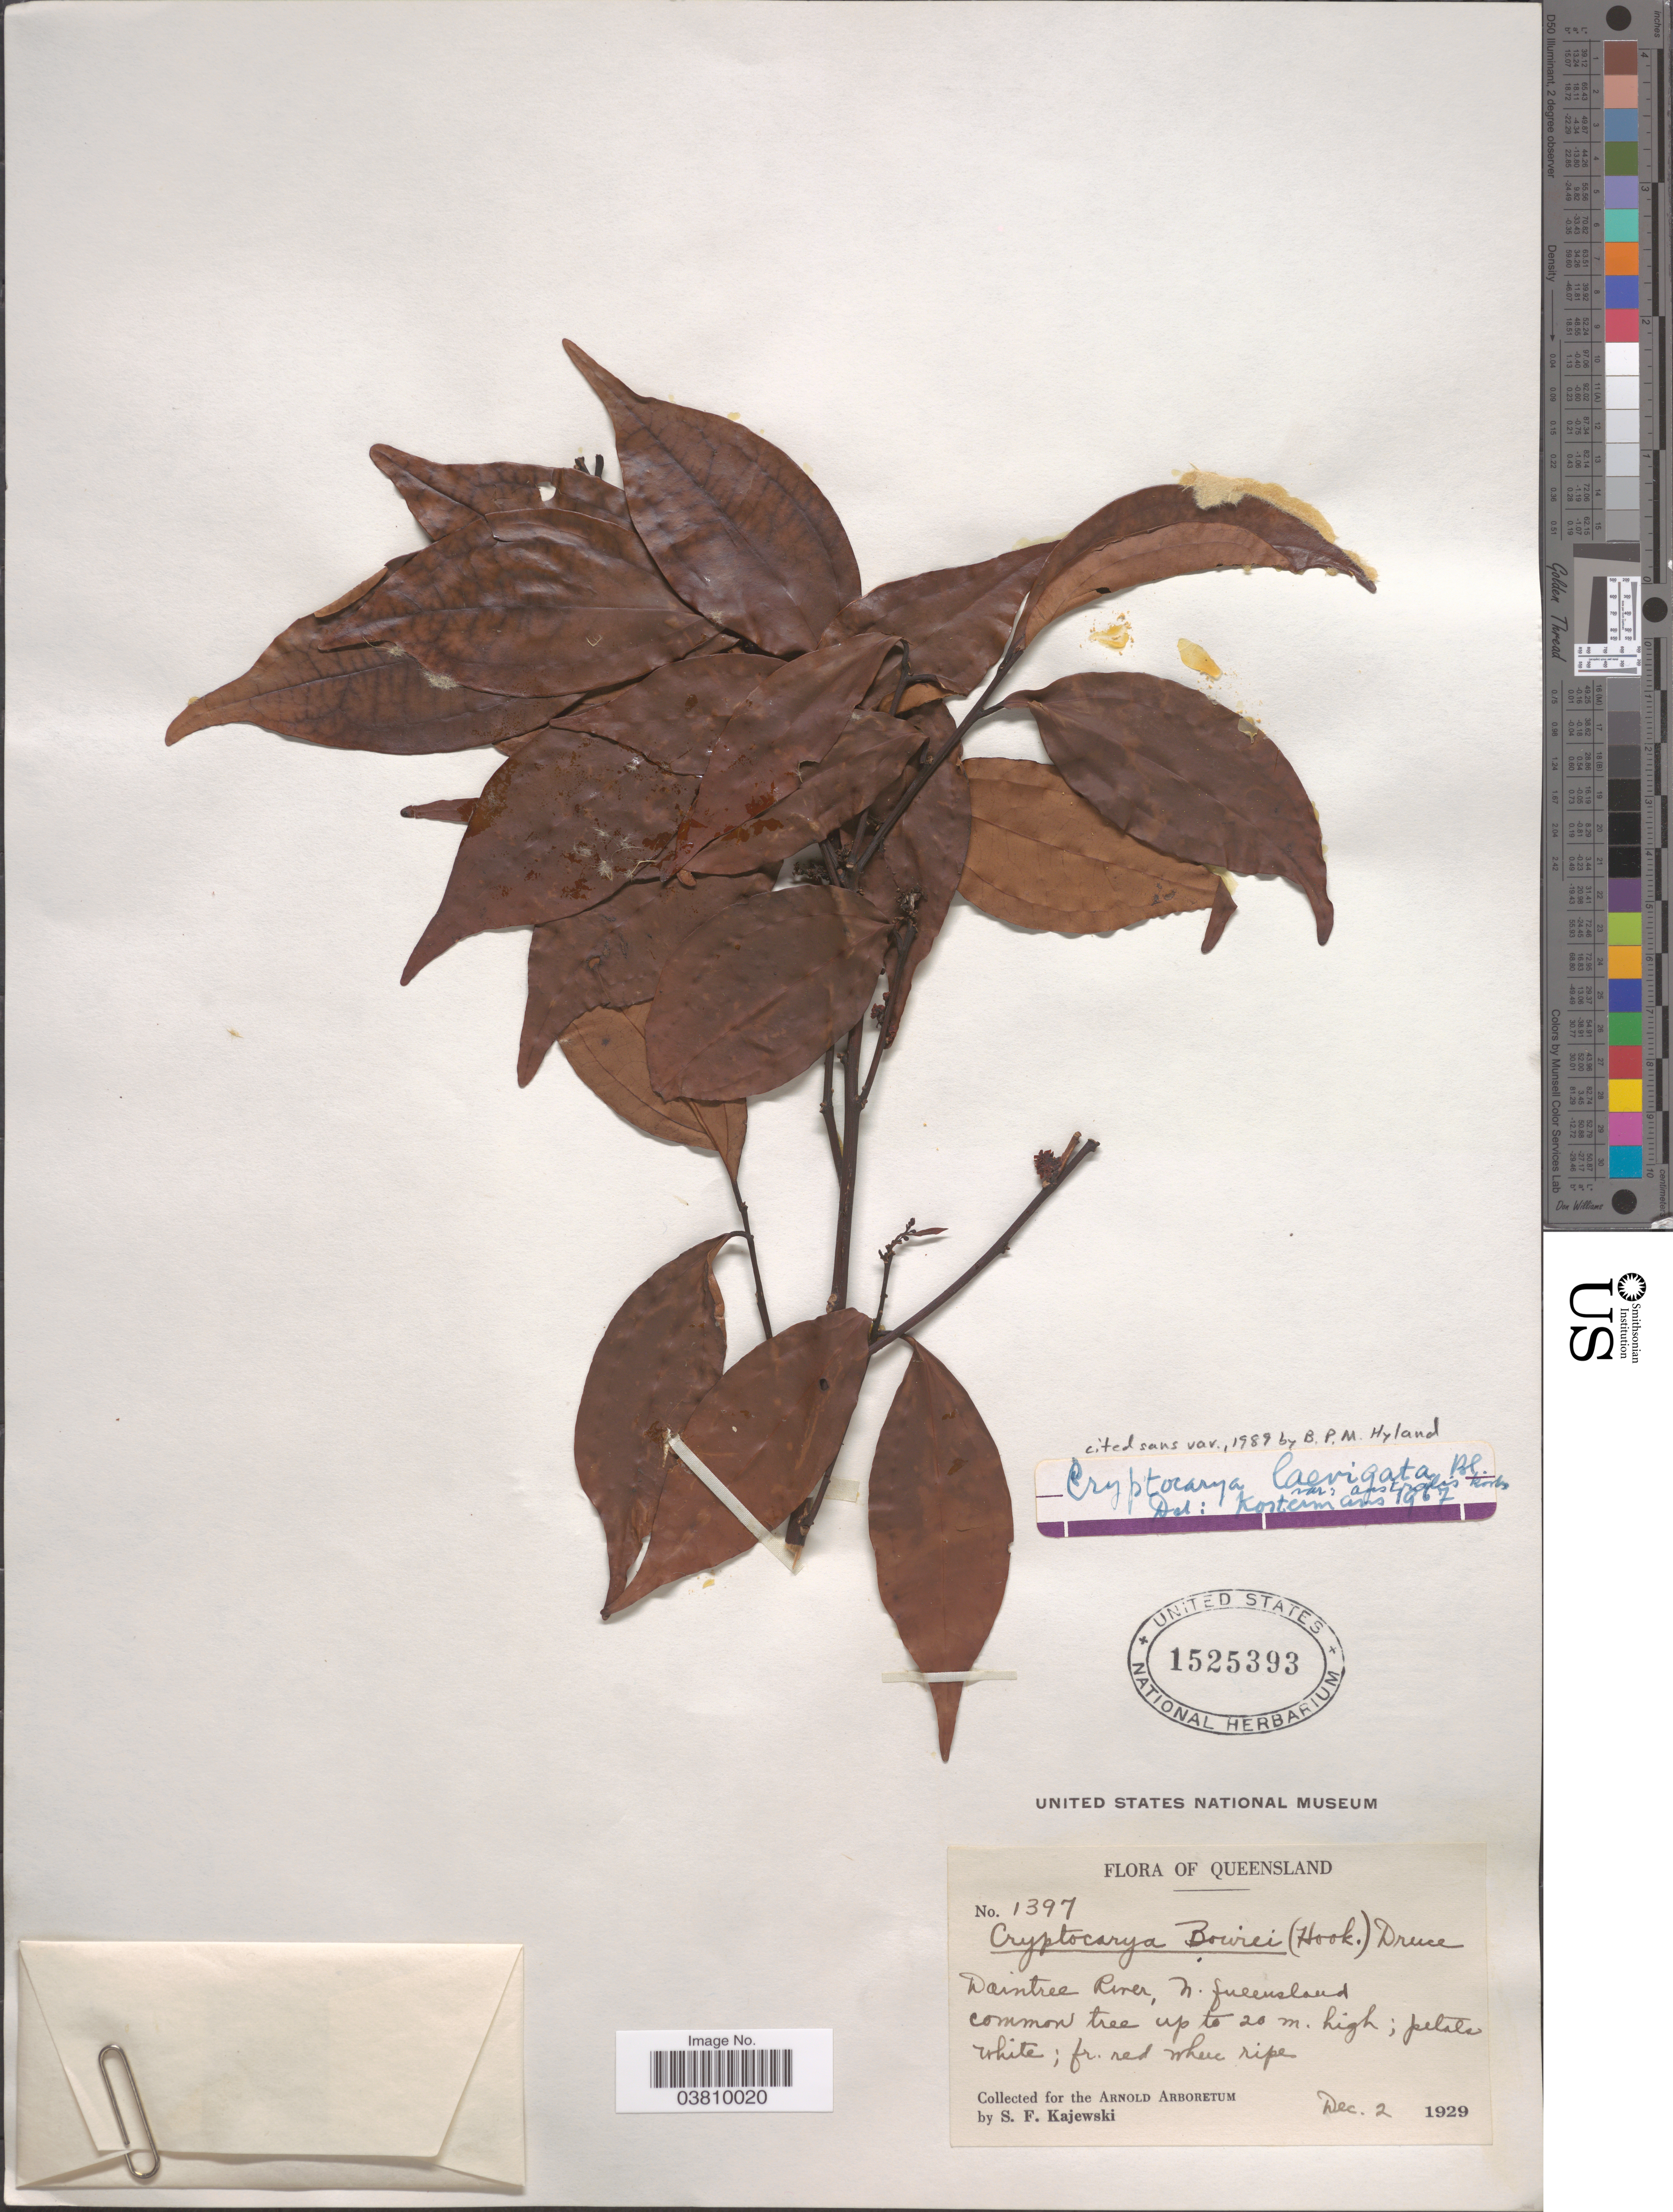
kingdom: Plantae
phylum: Tracheophyta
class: Magnoliopsida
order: Laurales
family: Lauraceae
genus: Cryptocarya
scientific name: Cryptocarya laevigata Elmer, nom illeg., non Blume (1825)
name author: Elmer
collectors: S. Kajewski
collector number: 1397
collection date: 1929-12-02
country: Australia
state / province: Queensland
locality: Daintree River, N. Queensland.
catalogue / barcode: US 1525393